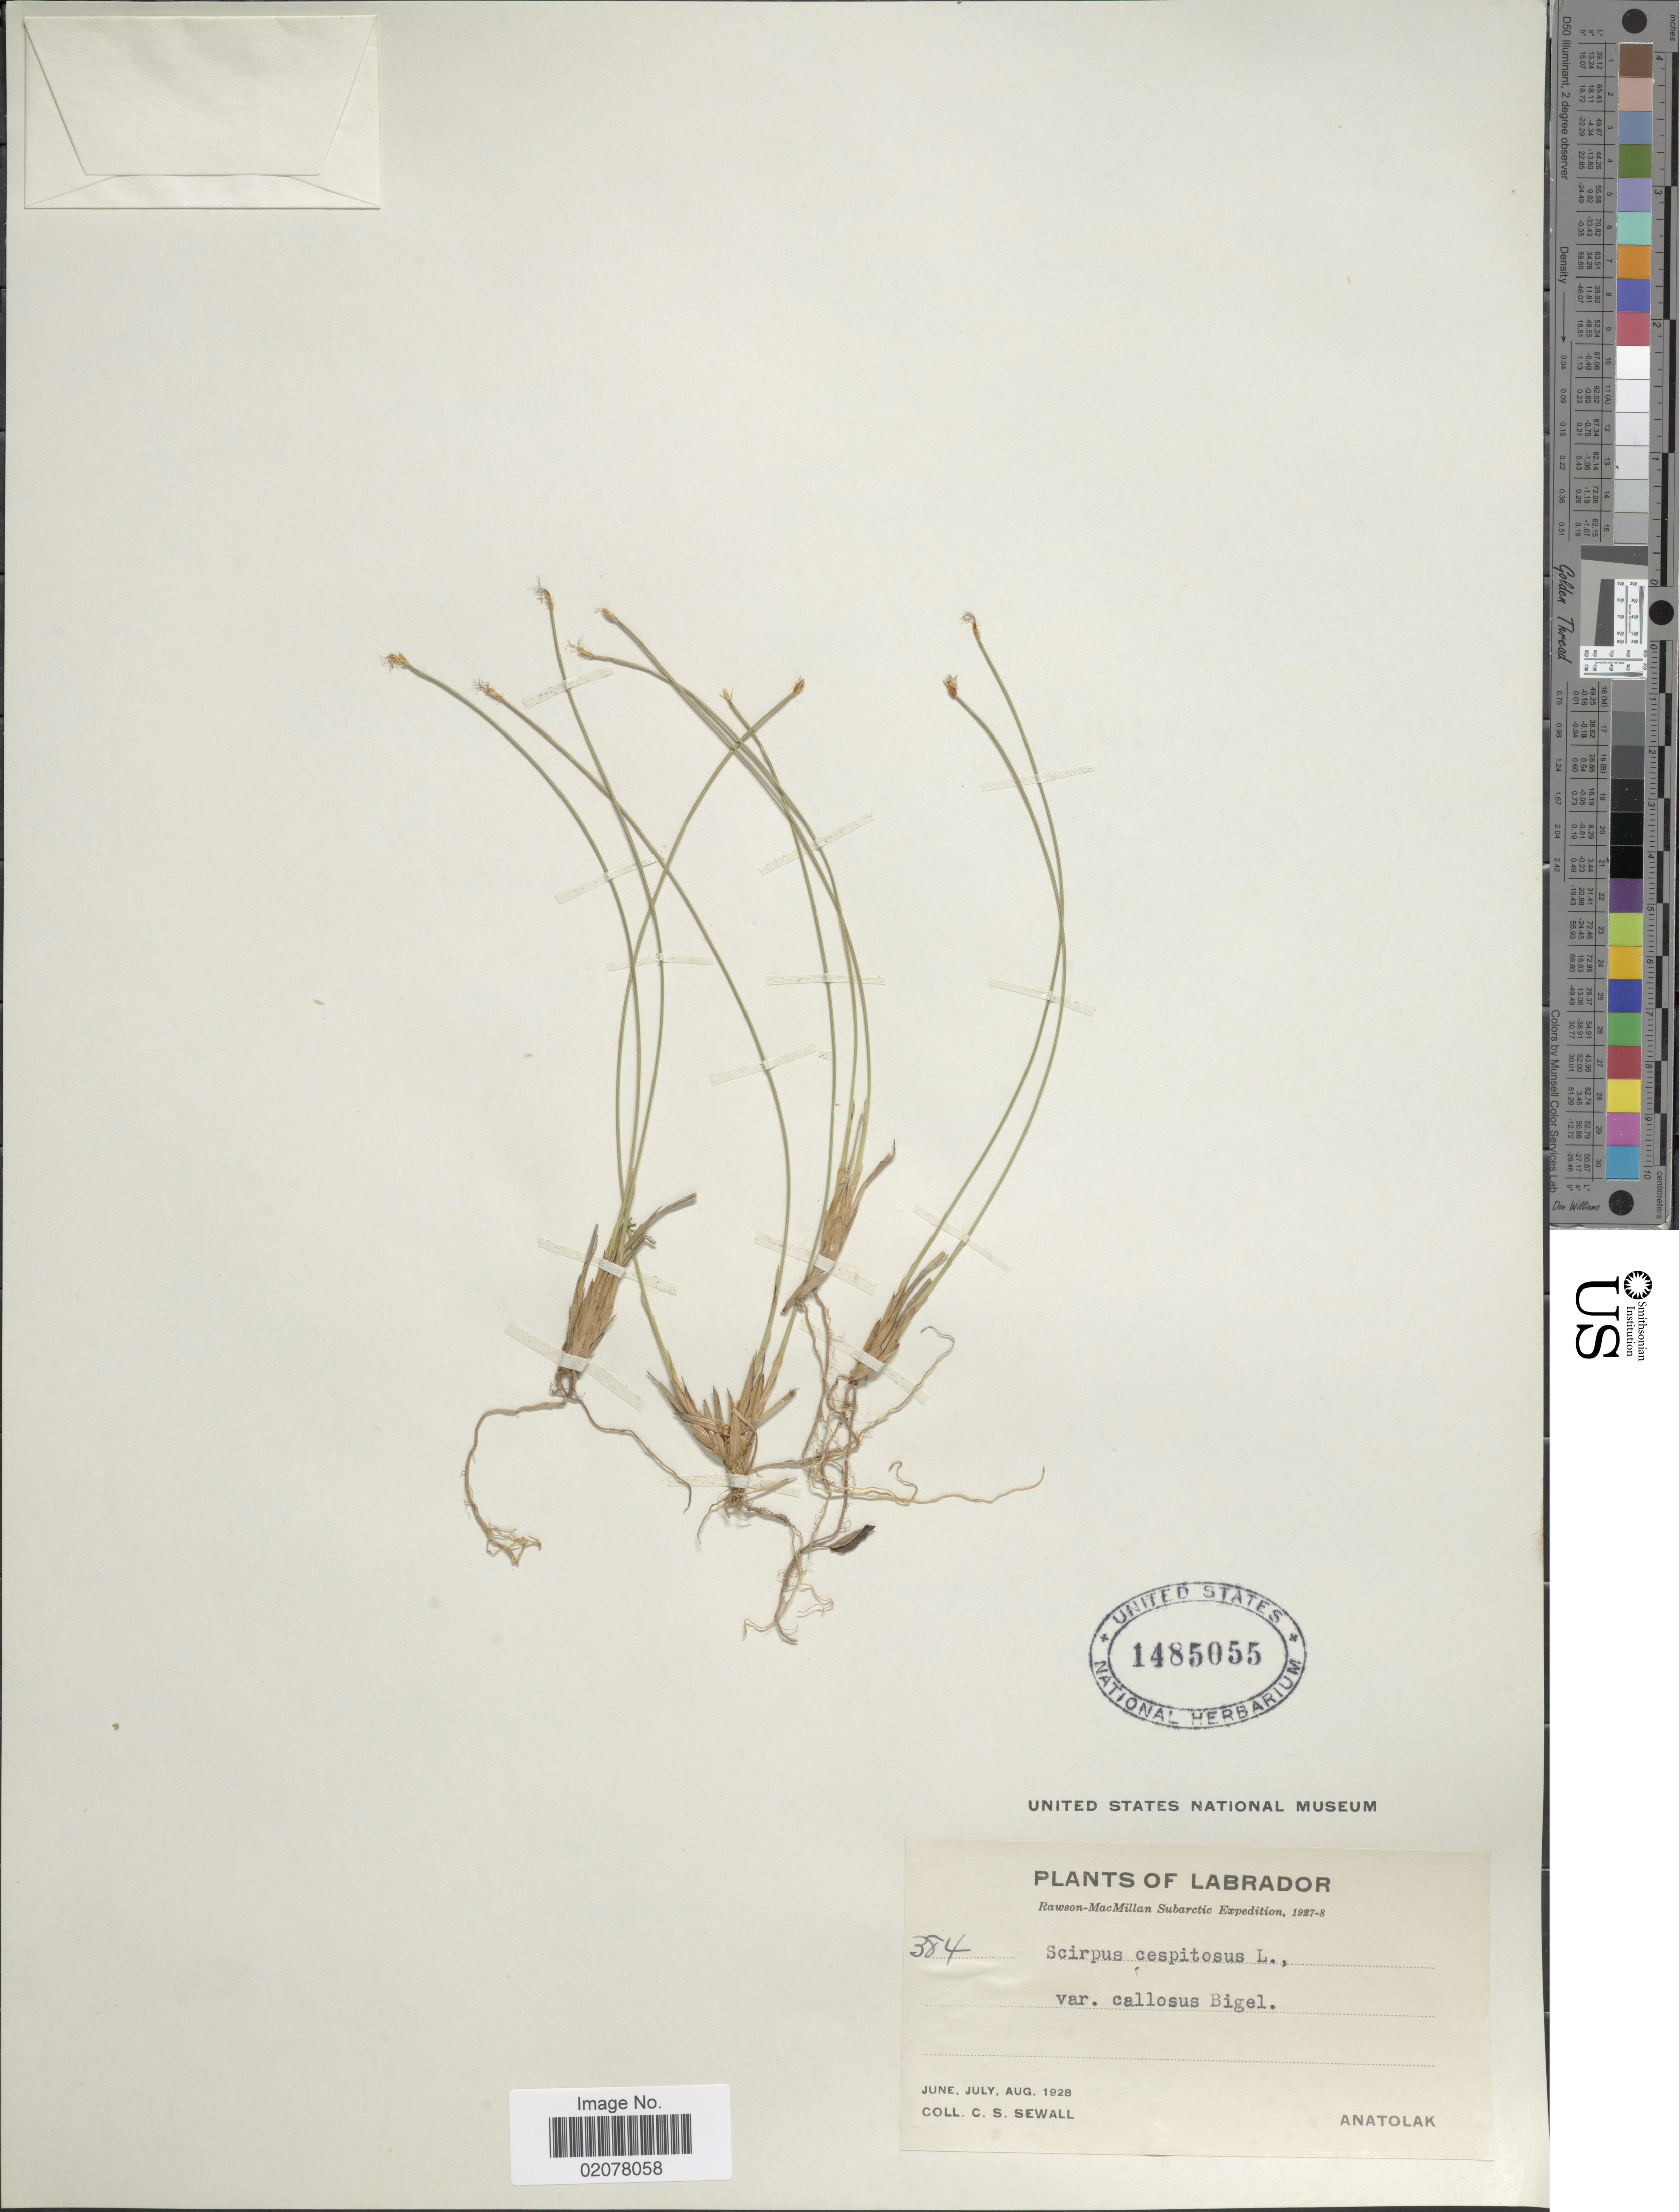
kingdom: Plantae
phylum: Tracheophyta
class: Liliopsida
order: Poales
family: Cyperaceae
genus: Trichophorum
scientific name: Trichophorum cespitosum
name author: (L.) Hartm.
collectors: C. Sewall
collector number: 384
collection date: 1928-06/1928-08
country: Canada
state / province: Newfoundland and Labrador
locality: Labrador. Anatolak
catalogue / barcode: US 1485055